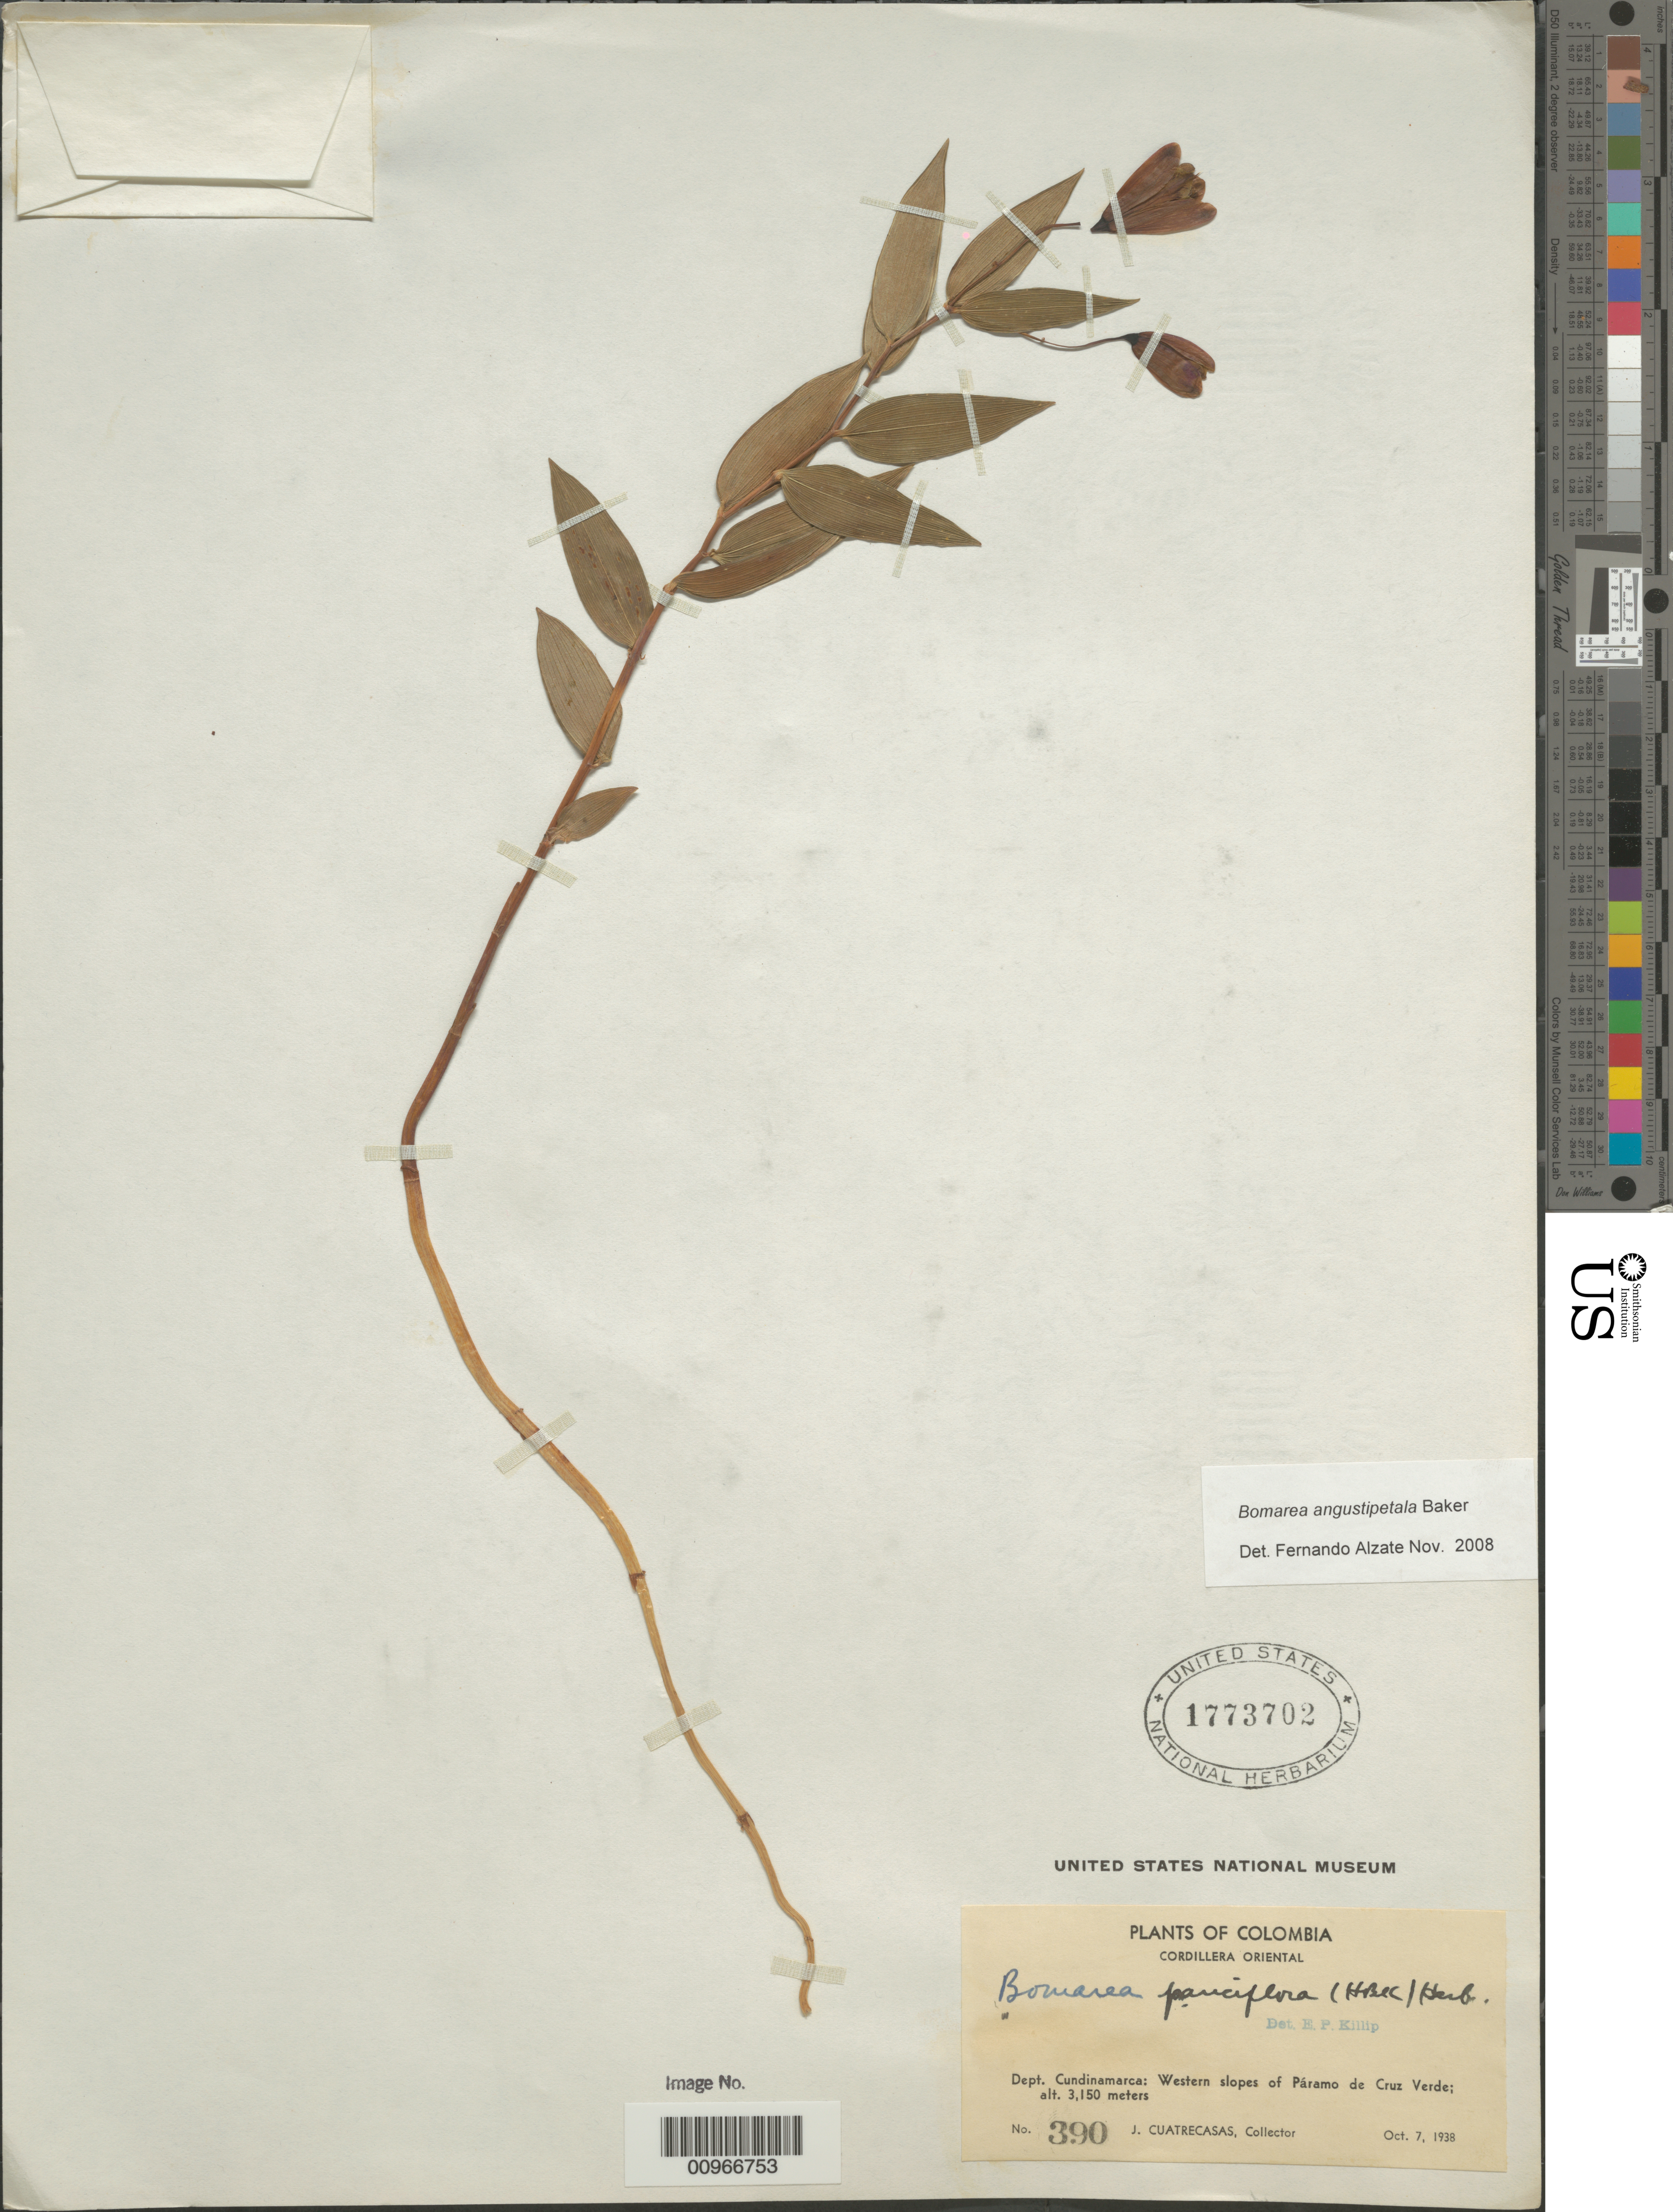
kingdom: Plantae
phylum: Tracheophyta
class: Liliopsida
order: Liliales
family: Alstroemeriaceae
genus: Bomarea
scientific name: Bomarea angustipetala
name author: Baker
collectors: J. Cuatrecasas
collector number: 390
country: Colombia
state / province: Cundinamarca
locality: Paramo de Cruz Verde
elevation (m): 3150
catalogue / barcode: US 1773702